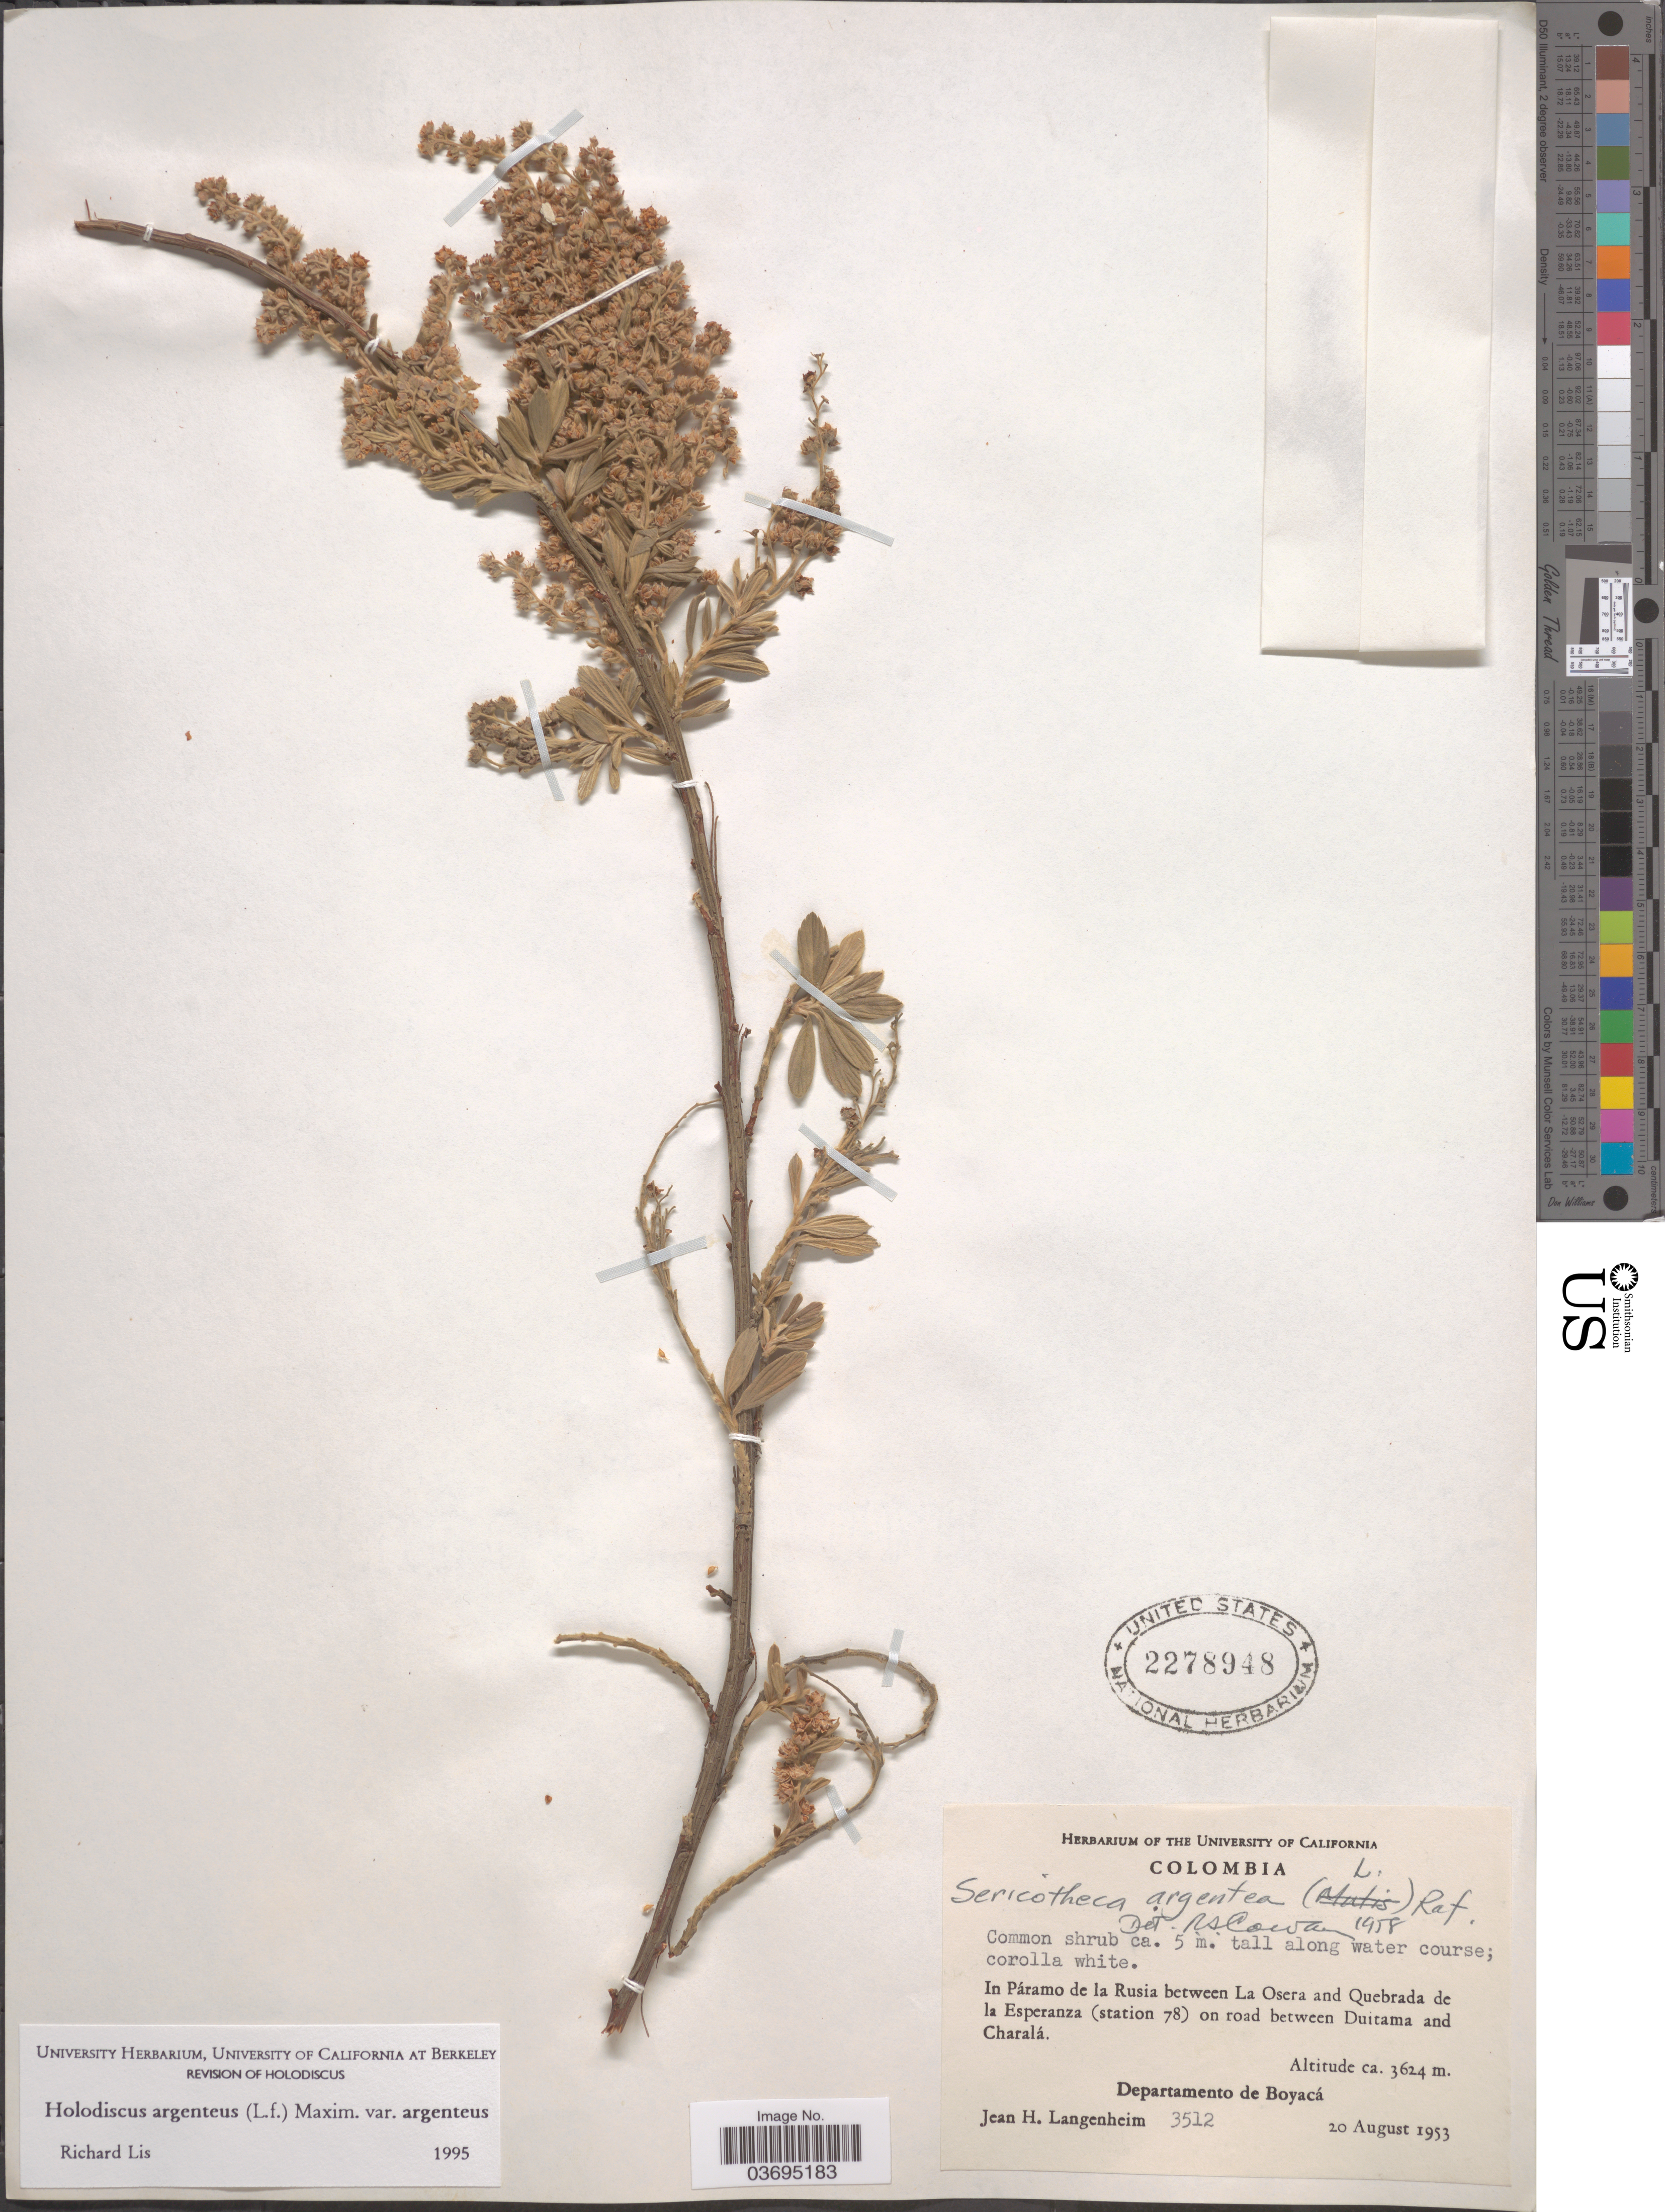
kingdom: Plantae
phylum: Tracheophyta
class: Magnoliopsida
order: Rosales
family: Rosaceae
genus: Holodiscus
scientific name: Holodiscus argenteus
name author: (L. f.) Maxim.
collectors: J. H. Langenheim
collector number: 3512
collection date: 1953-08-20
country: Colombia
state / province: Boyacá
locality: In Páramo de la Rusia between La Osera and Quebrada de la Esperanza (station 78) on road between Duitama and Charalá. Departamento de Boyacá.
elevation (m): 3624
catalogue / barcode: US 2278948